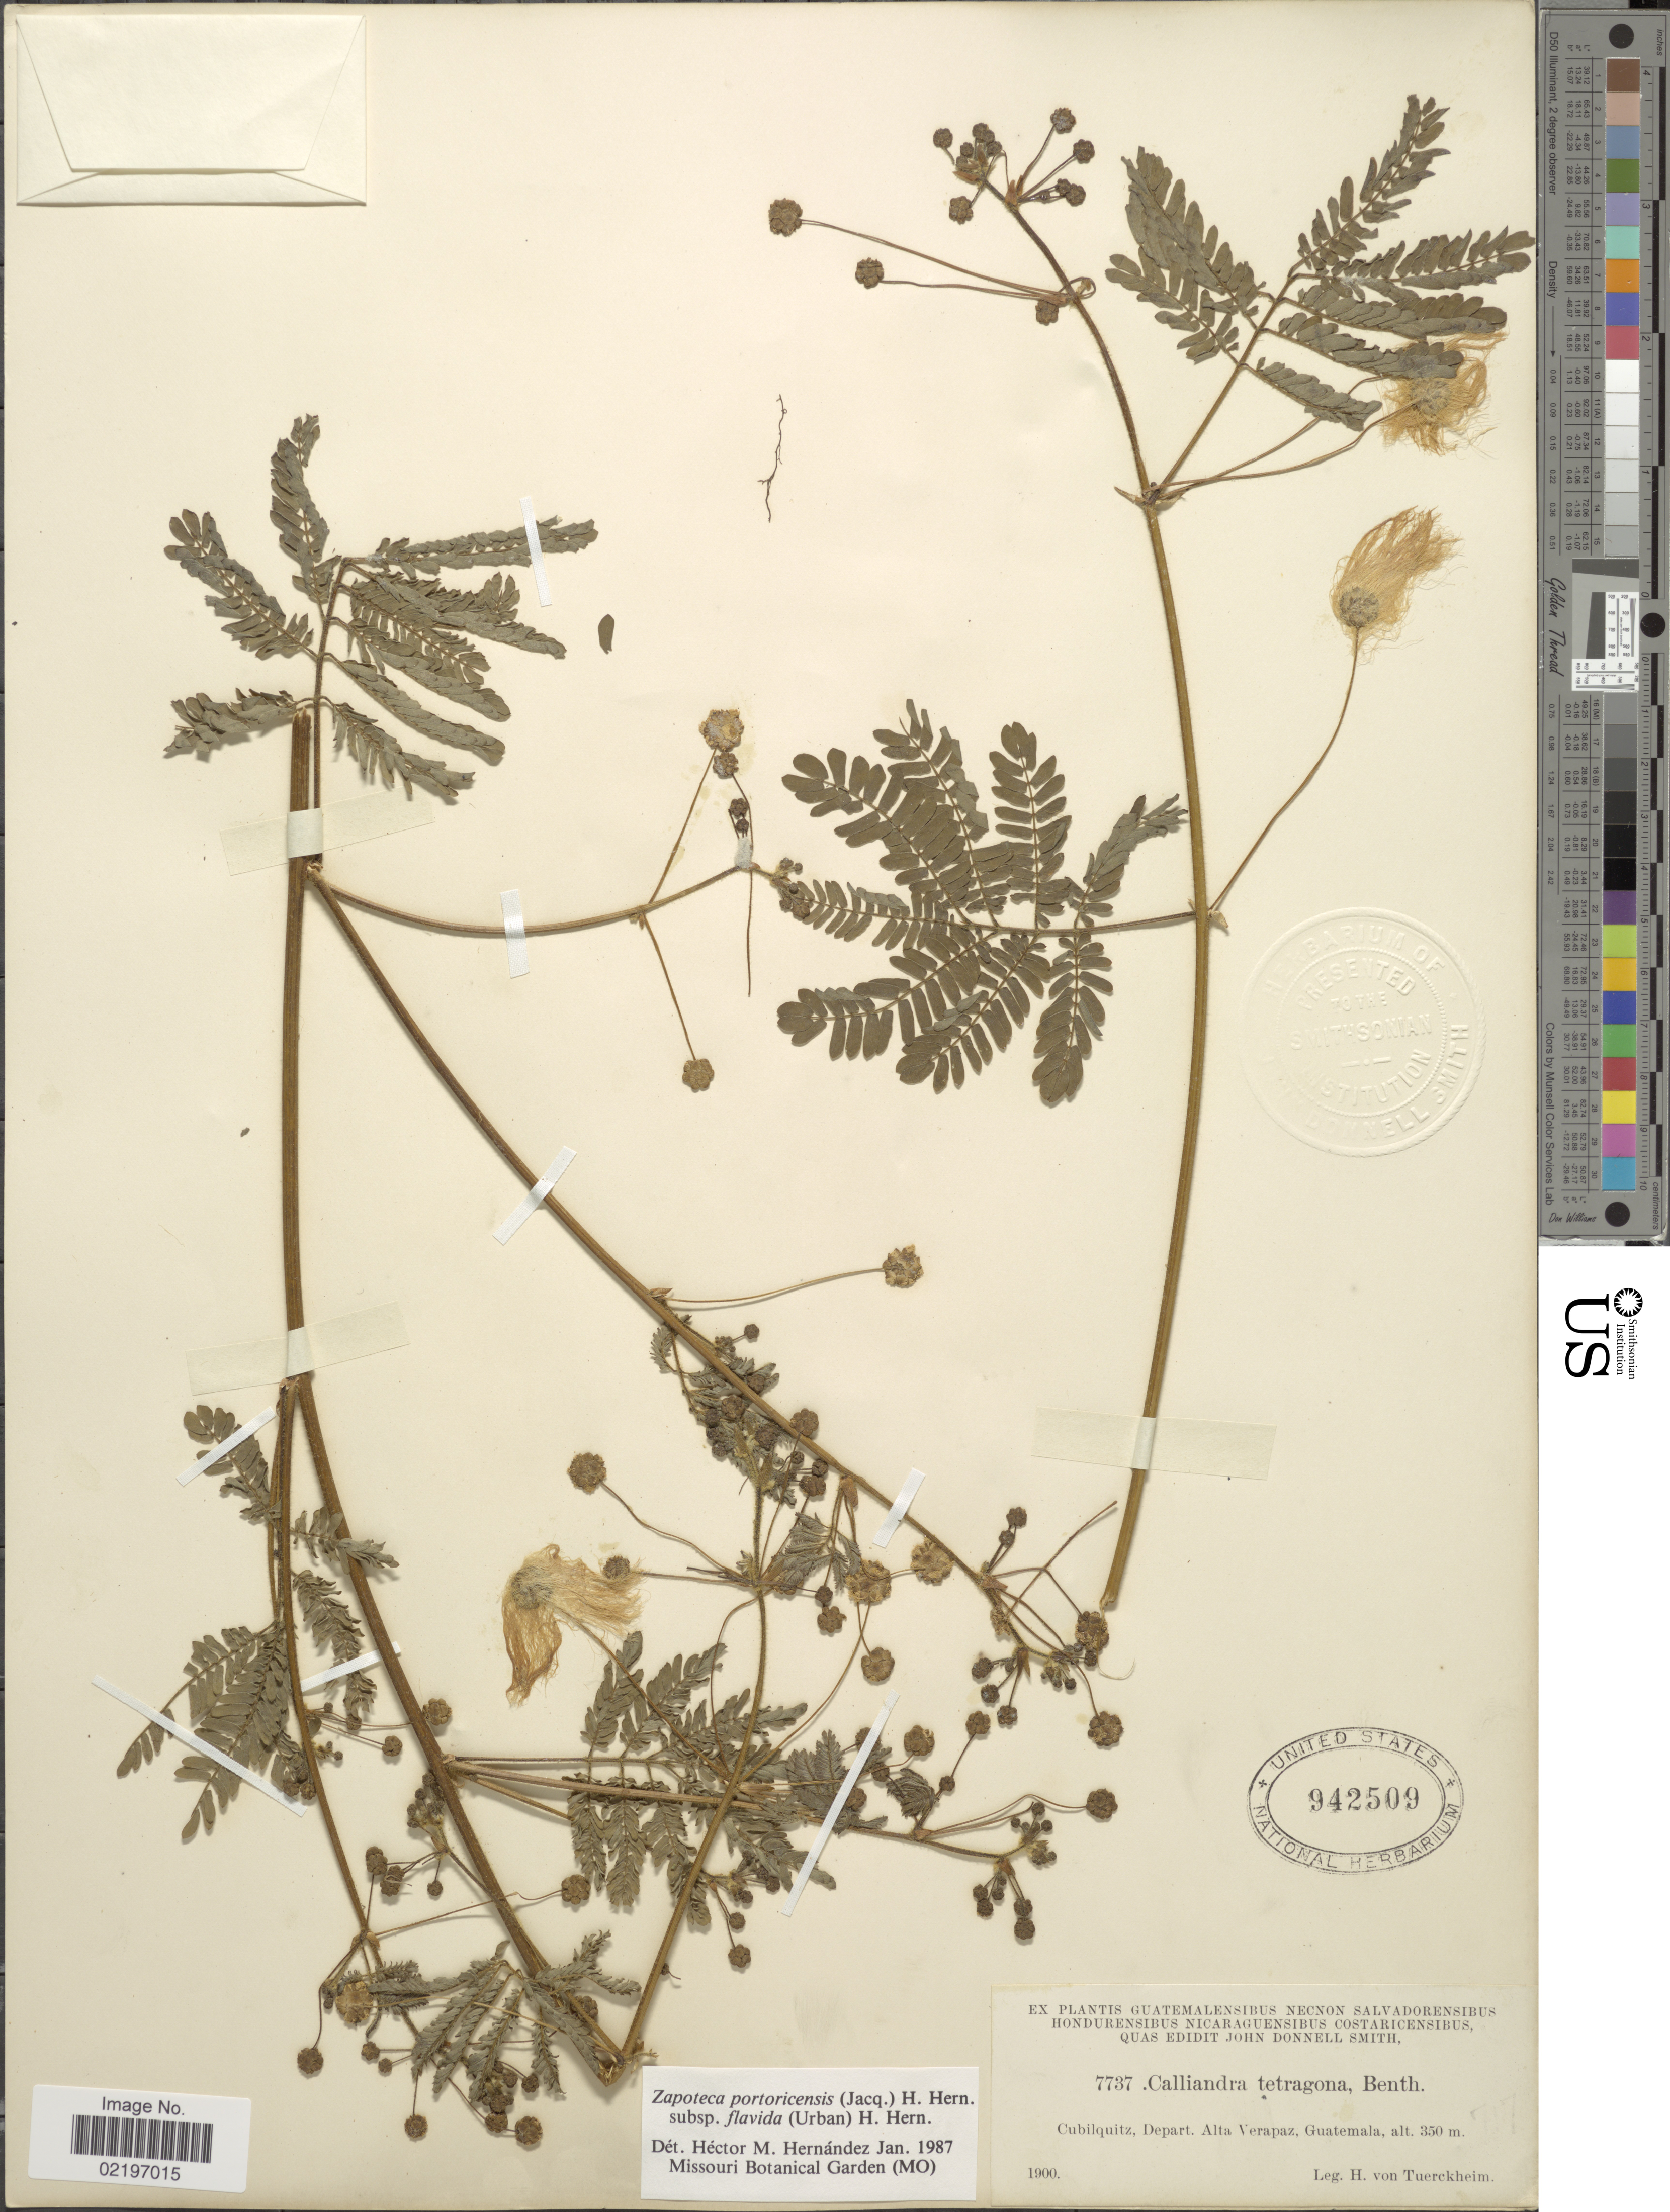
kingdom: Plantae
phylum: Tracheophyta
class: Magnoliopsida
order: Fabales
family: Fabaceae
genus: Zapoteca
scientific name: Zapoteca portoricensis subsp. flavida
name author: (Urb.) H.M. Hern.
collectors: H. von Türckheim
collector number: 7737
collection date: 1900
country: Guatemala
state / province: Alta Verapaz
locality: Cubiliquitz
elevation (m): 350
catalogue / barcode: US 942509